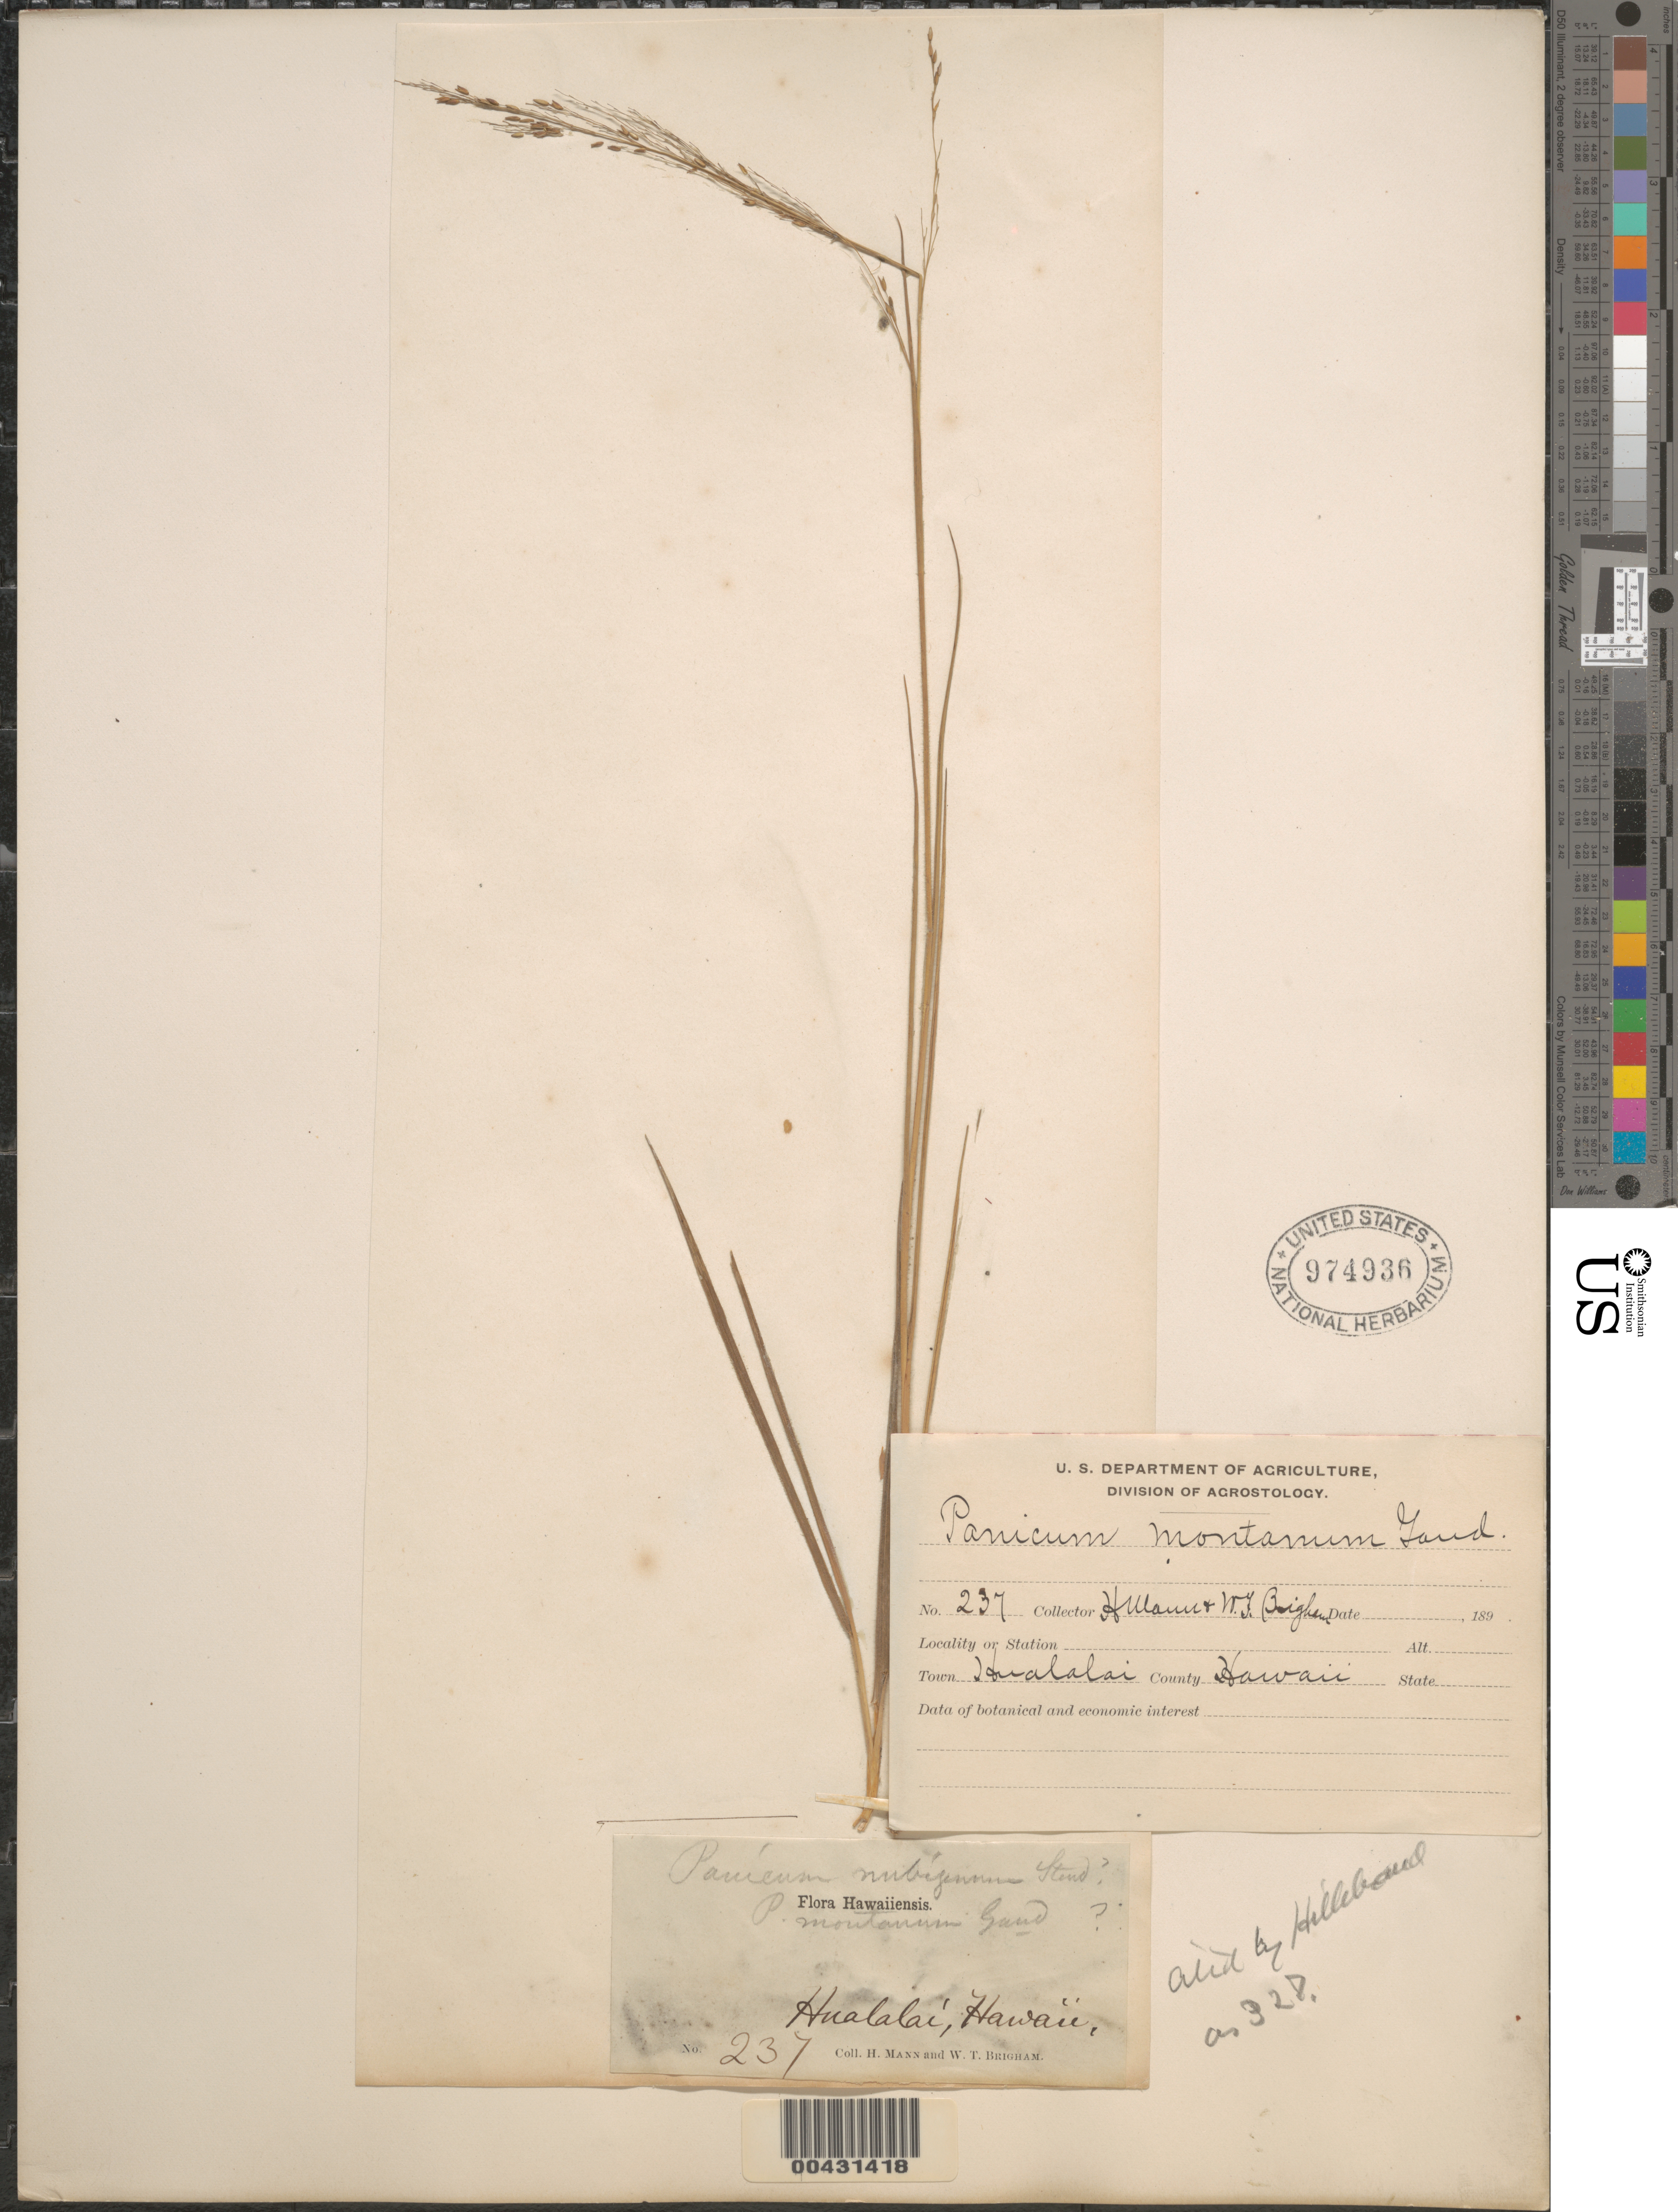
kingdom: Plantae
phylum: Tracheophyta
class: Liliopsida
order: Poales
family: Poaceae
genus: Panicum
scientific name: Panicum tenuifolium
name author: Hook. & Arn.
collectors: H. Mann & W. T. Brigham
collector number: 237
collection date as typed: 189?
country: United States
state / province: Hawaii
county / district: Hawaii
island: Hawaii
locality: Hualalai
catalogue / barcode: US 974936